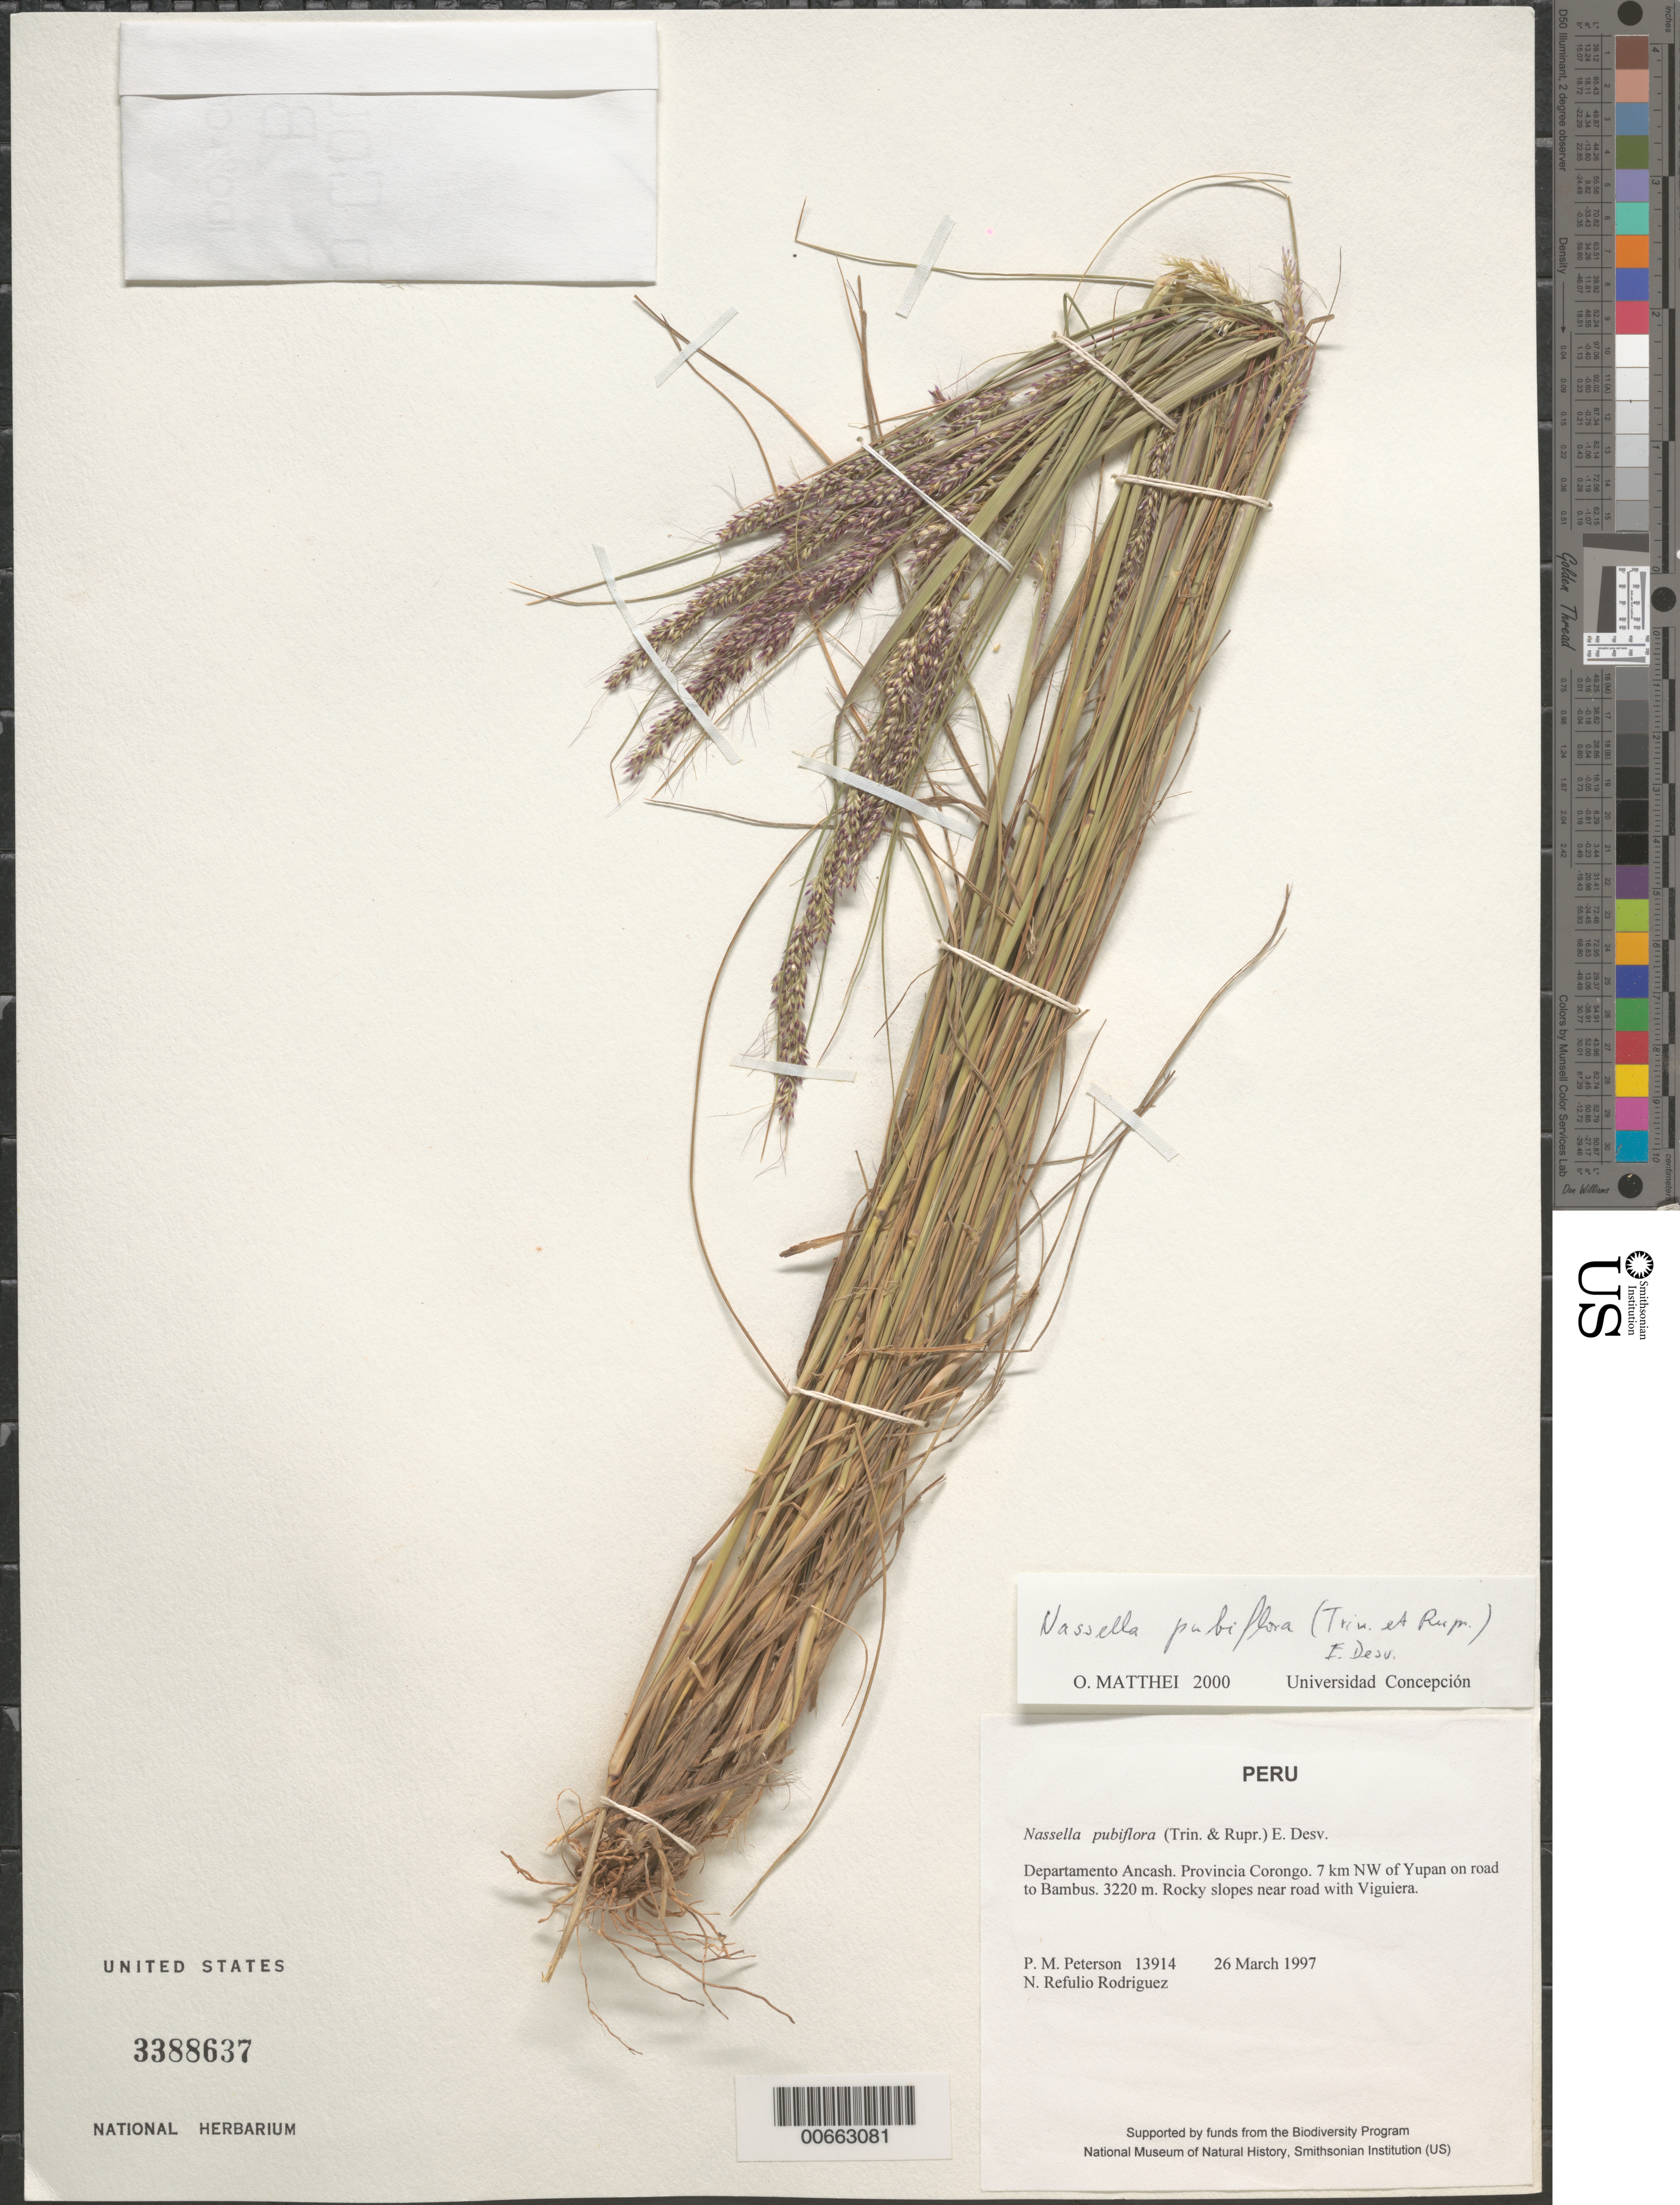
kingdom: Plantae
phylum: Tracheophyta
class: Liliopsida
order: Poales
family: Poaceae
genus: Nassella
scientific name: Nassella pubiflora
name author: (Trin. & Rupr.) É. Desv.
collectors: P. M. Peterson & N. Refulio-Rodríguez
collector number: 13914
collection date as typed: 26 Mar 1997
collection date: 1997-03-26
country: Peru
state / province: Ancash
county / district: Corongo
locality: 7 km NW of Yupan on road to Bambus.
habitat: Rocky slopes near road with Viguiera.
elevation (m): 3220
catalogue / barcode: US 3388637